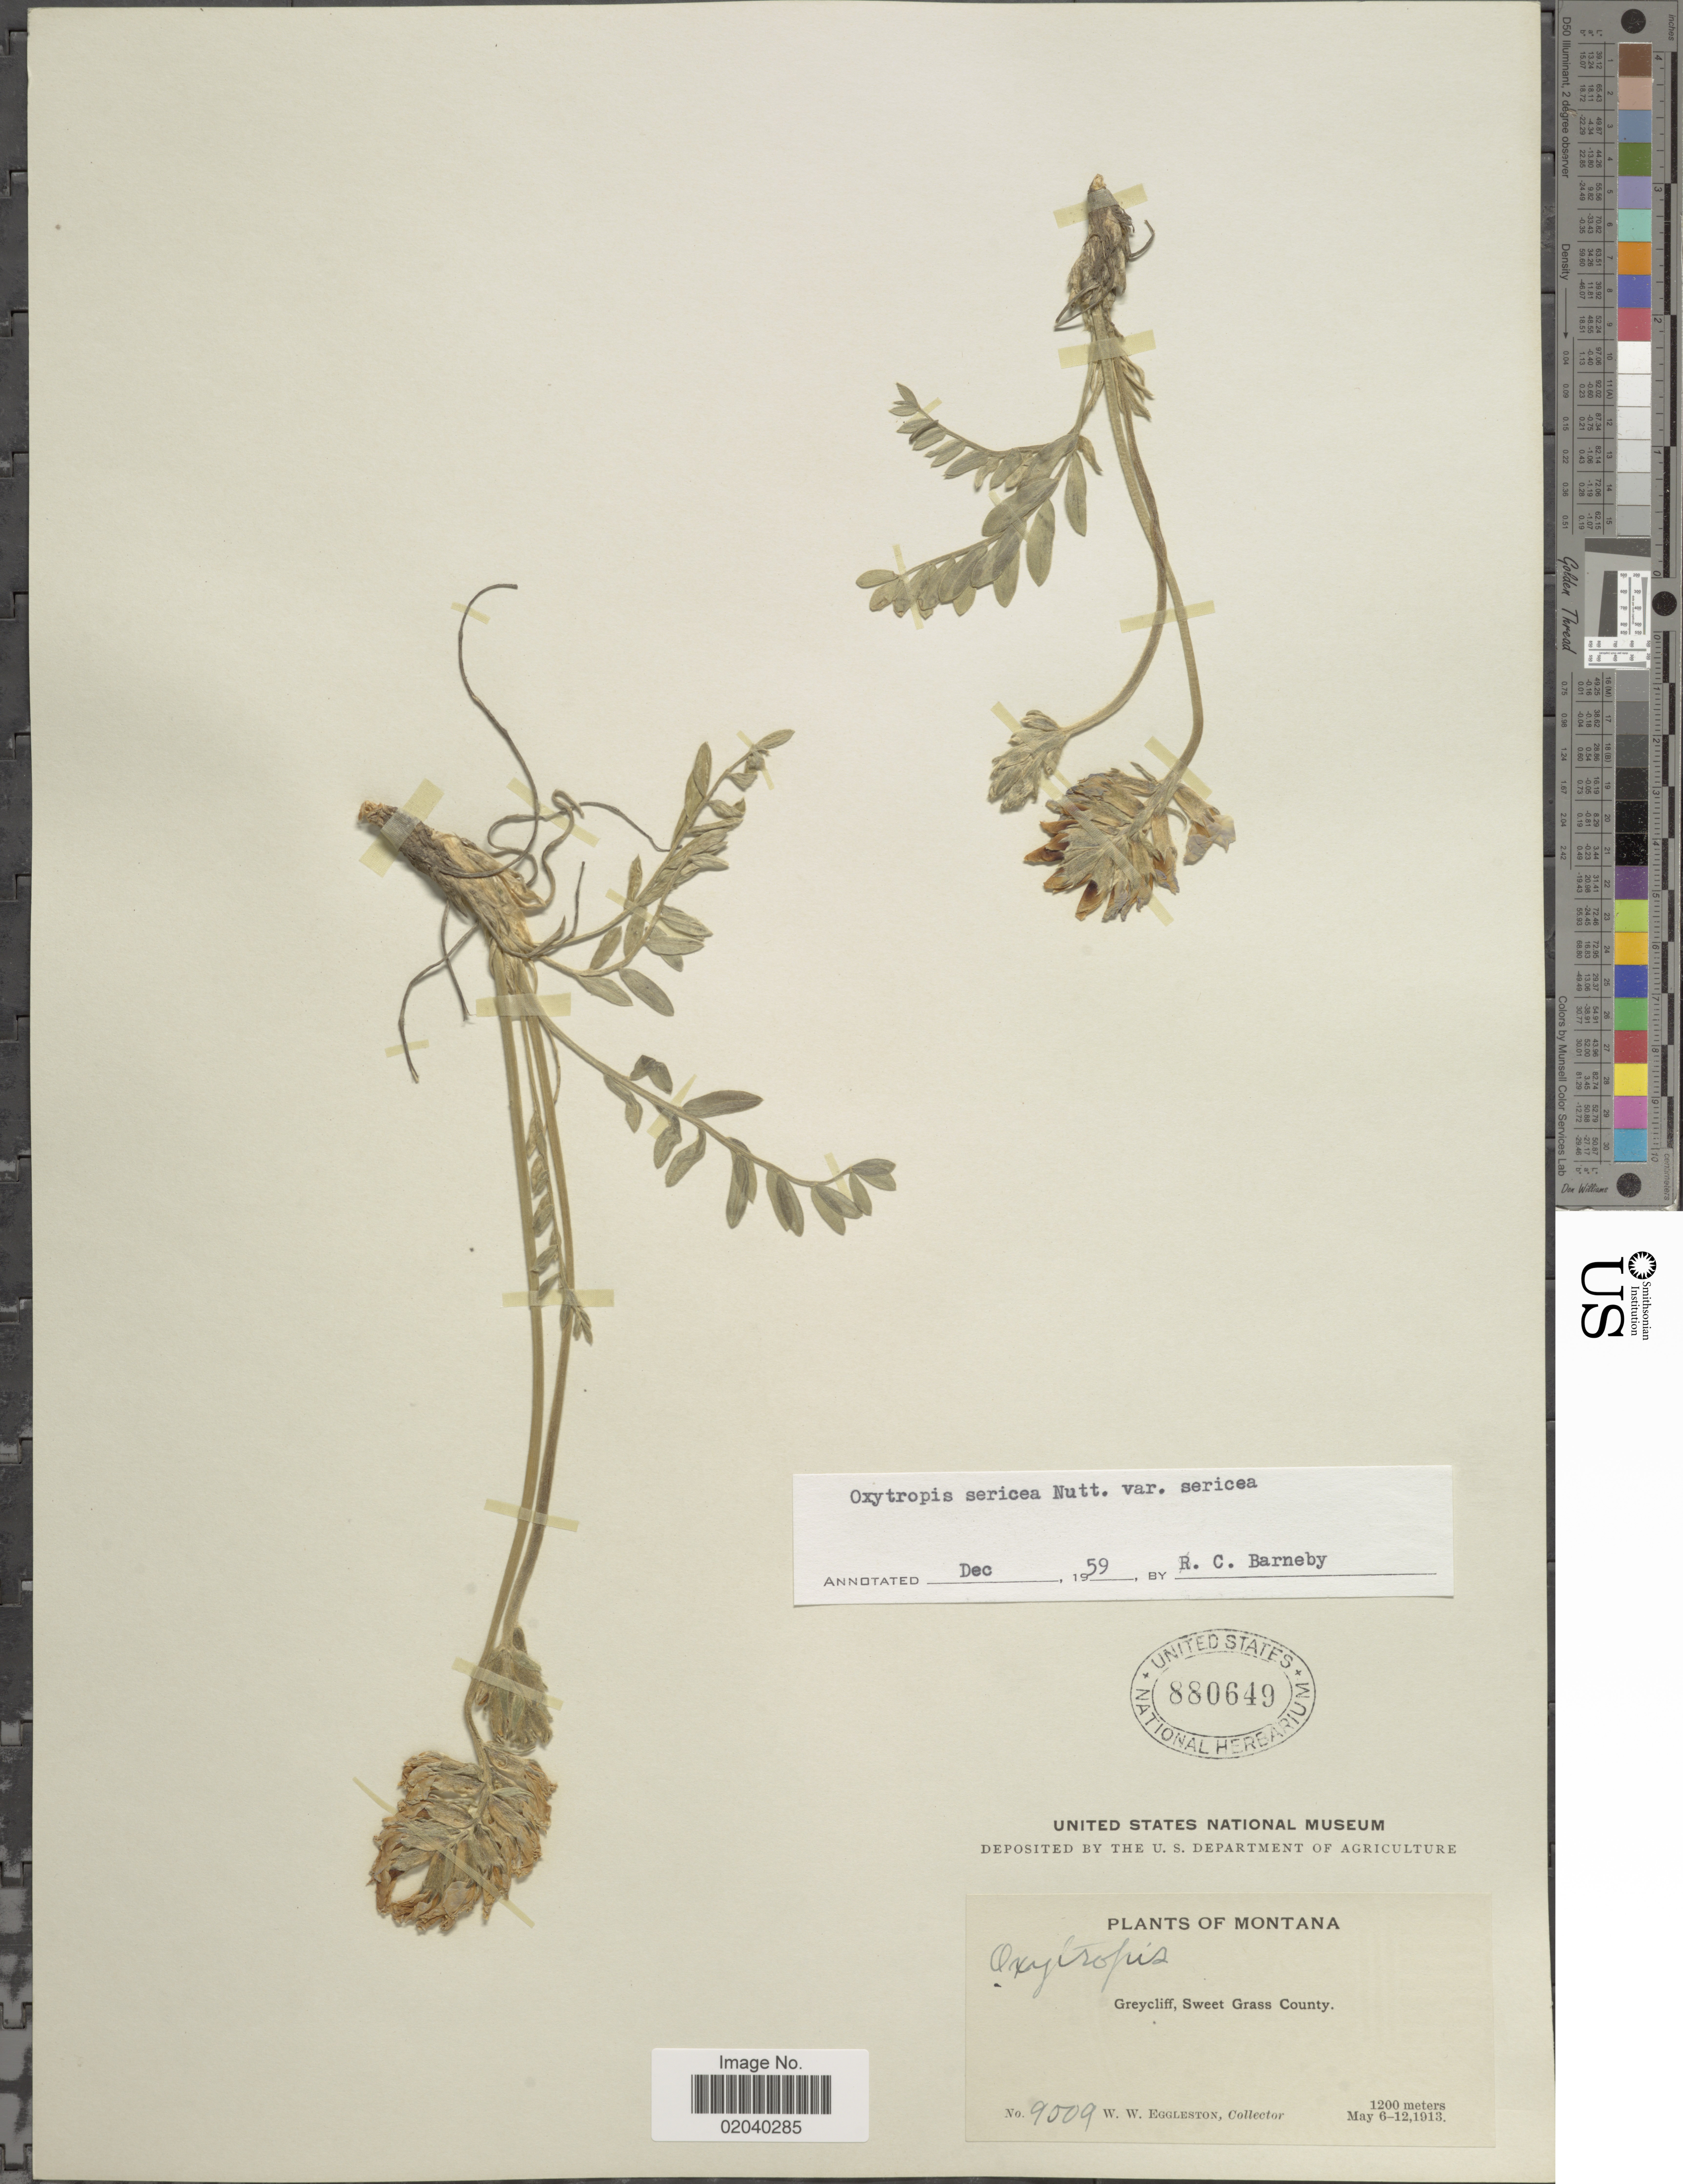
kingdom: Plantae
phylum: Tracheophyta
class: Magnoliopsida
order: Fabales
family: Fabaceae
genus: Oxytropis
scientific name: Oxytropis sericea var. sericea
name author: Nutt.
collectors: W. W. Eggleston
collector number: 9509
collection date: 1913-05-06/1913-05-12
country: United States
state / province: Montana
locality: Greycliff, Sweet Grass County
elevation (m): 1200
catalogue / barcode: US 880649